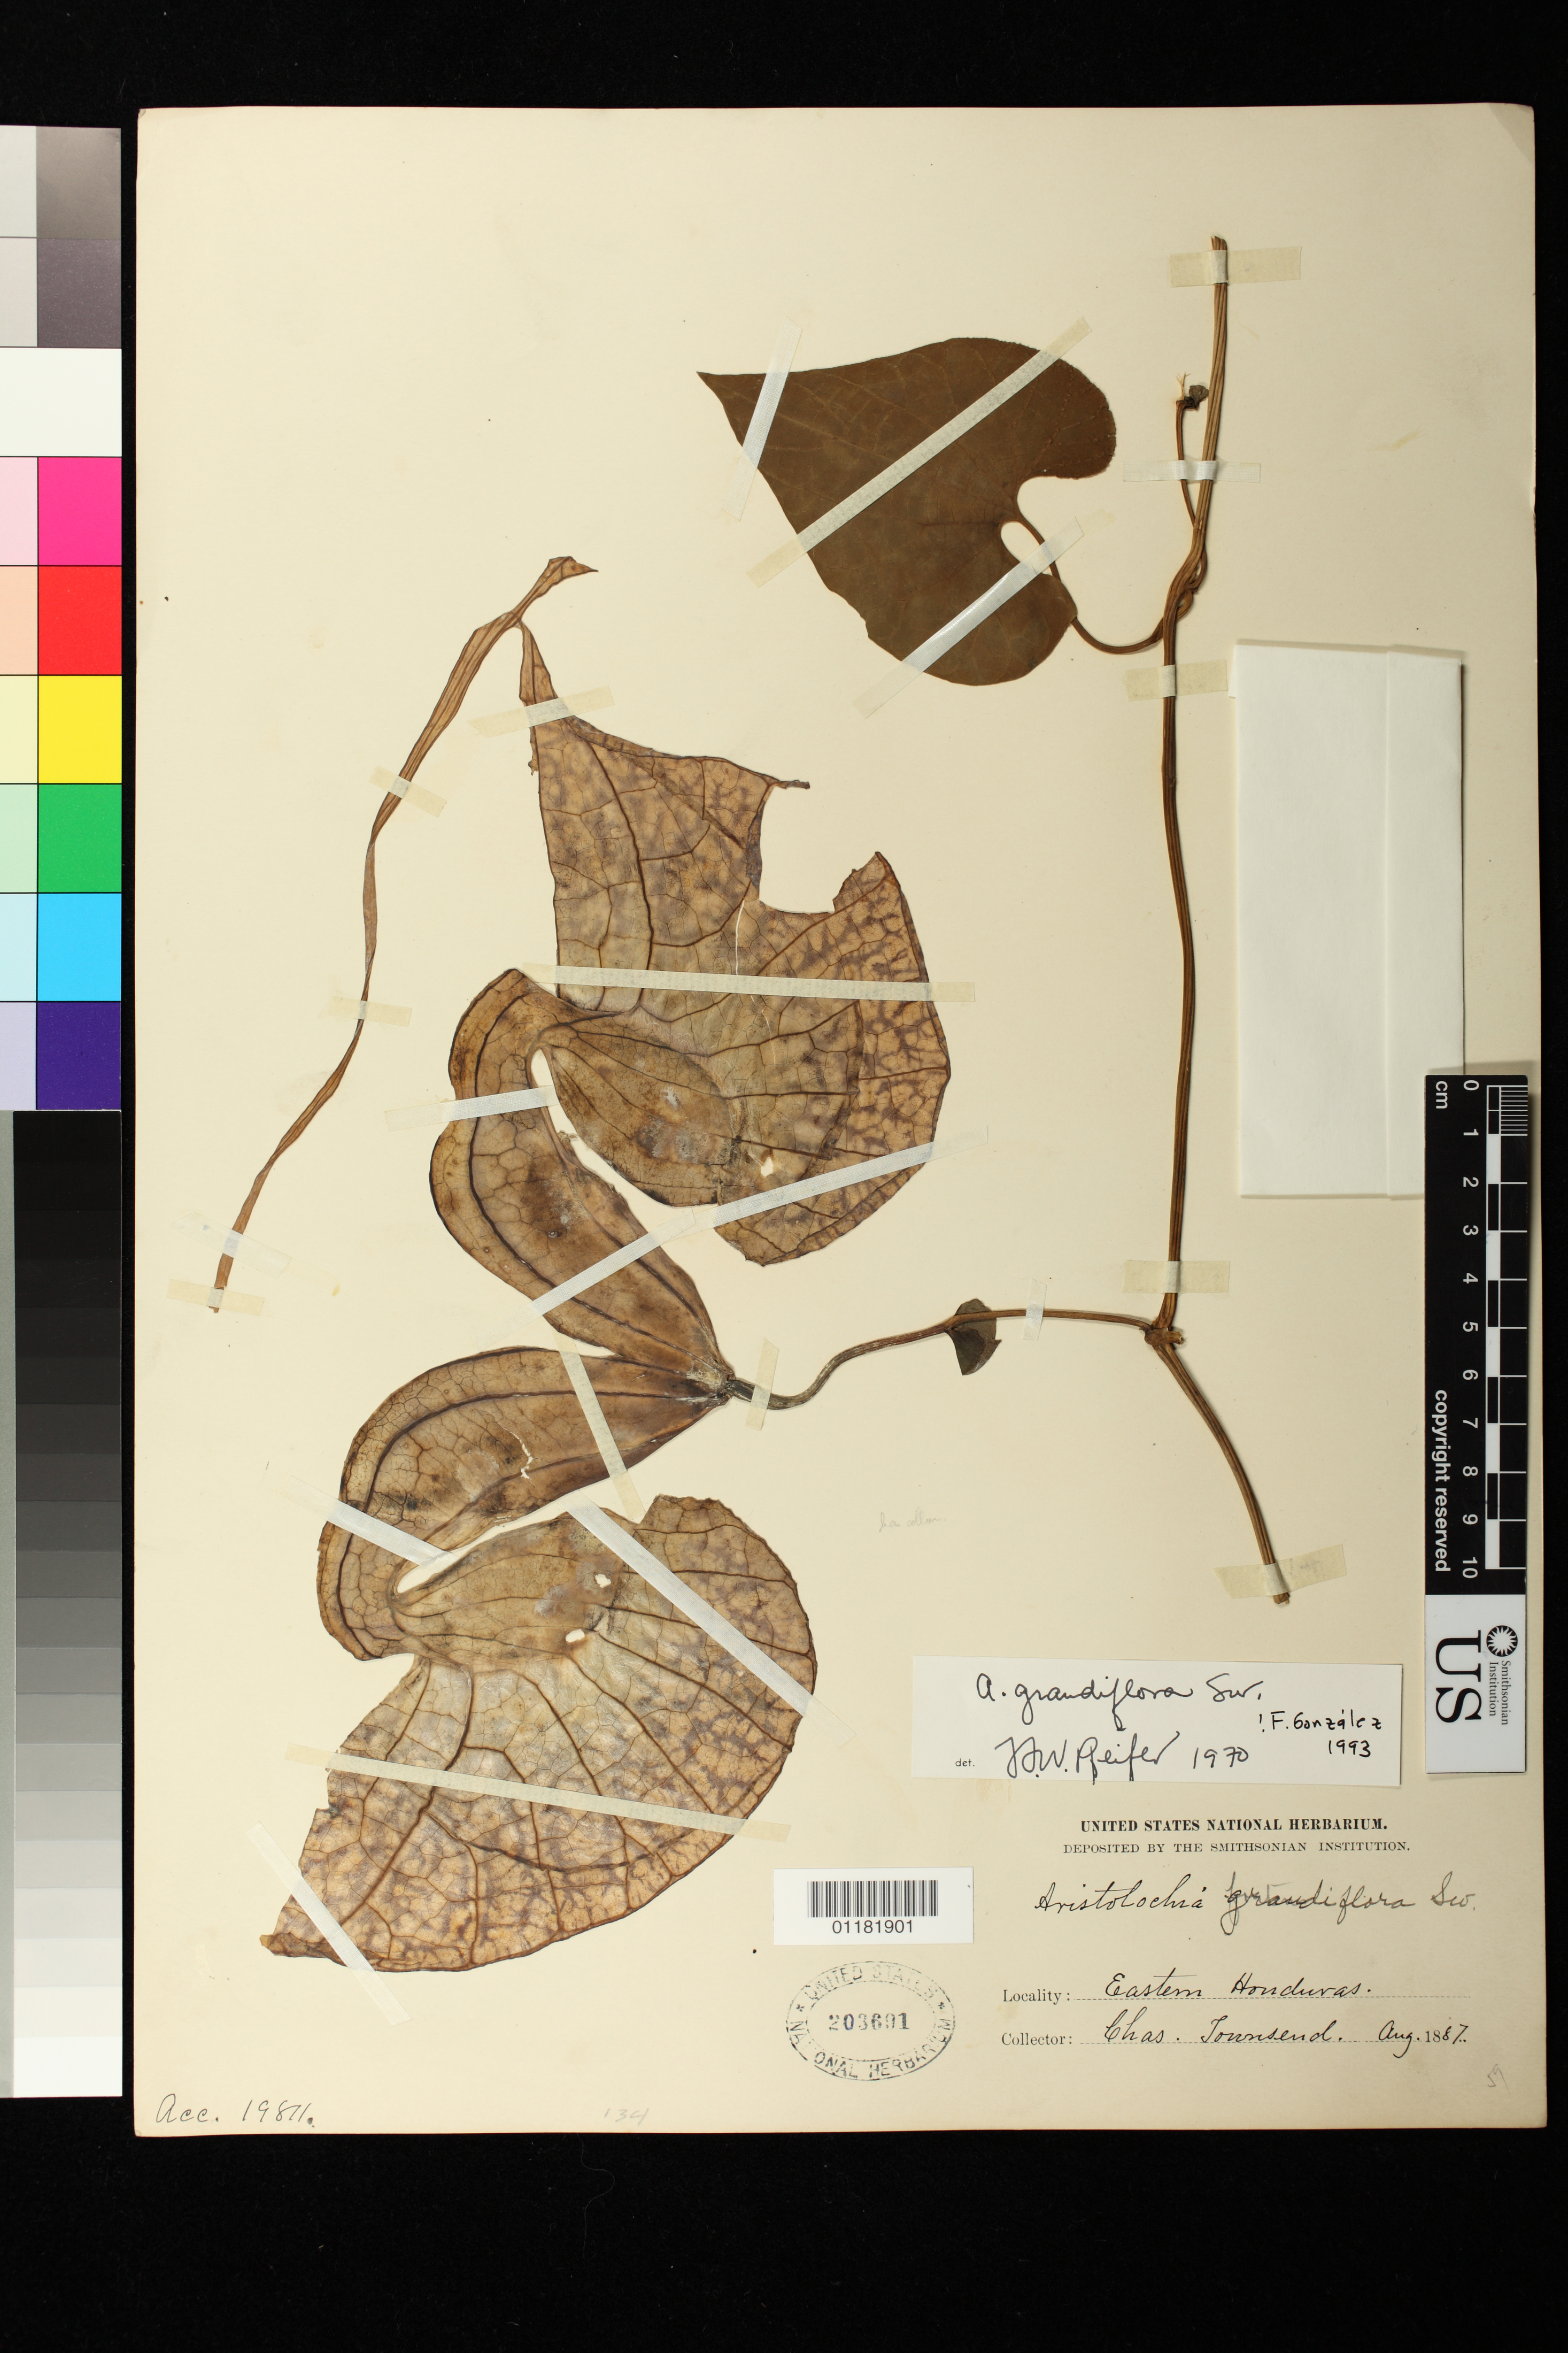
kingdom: Plantae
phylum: Tracheophyta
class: Magnoliopsida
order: Piperales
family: Aristolochiaceae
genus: Aristolochia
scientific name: Aristolochia grandiflora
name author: Sw.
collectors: C. H. Townsend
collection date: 1887-08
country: Honduras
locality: Eastern Honduras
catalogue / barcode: US 203691